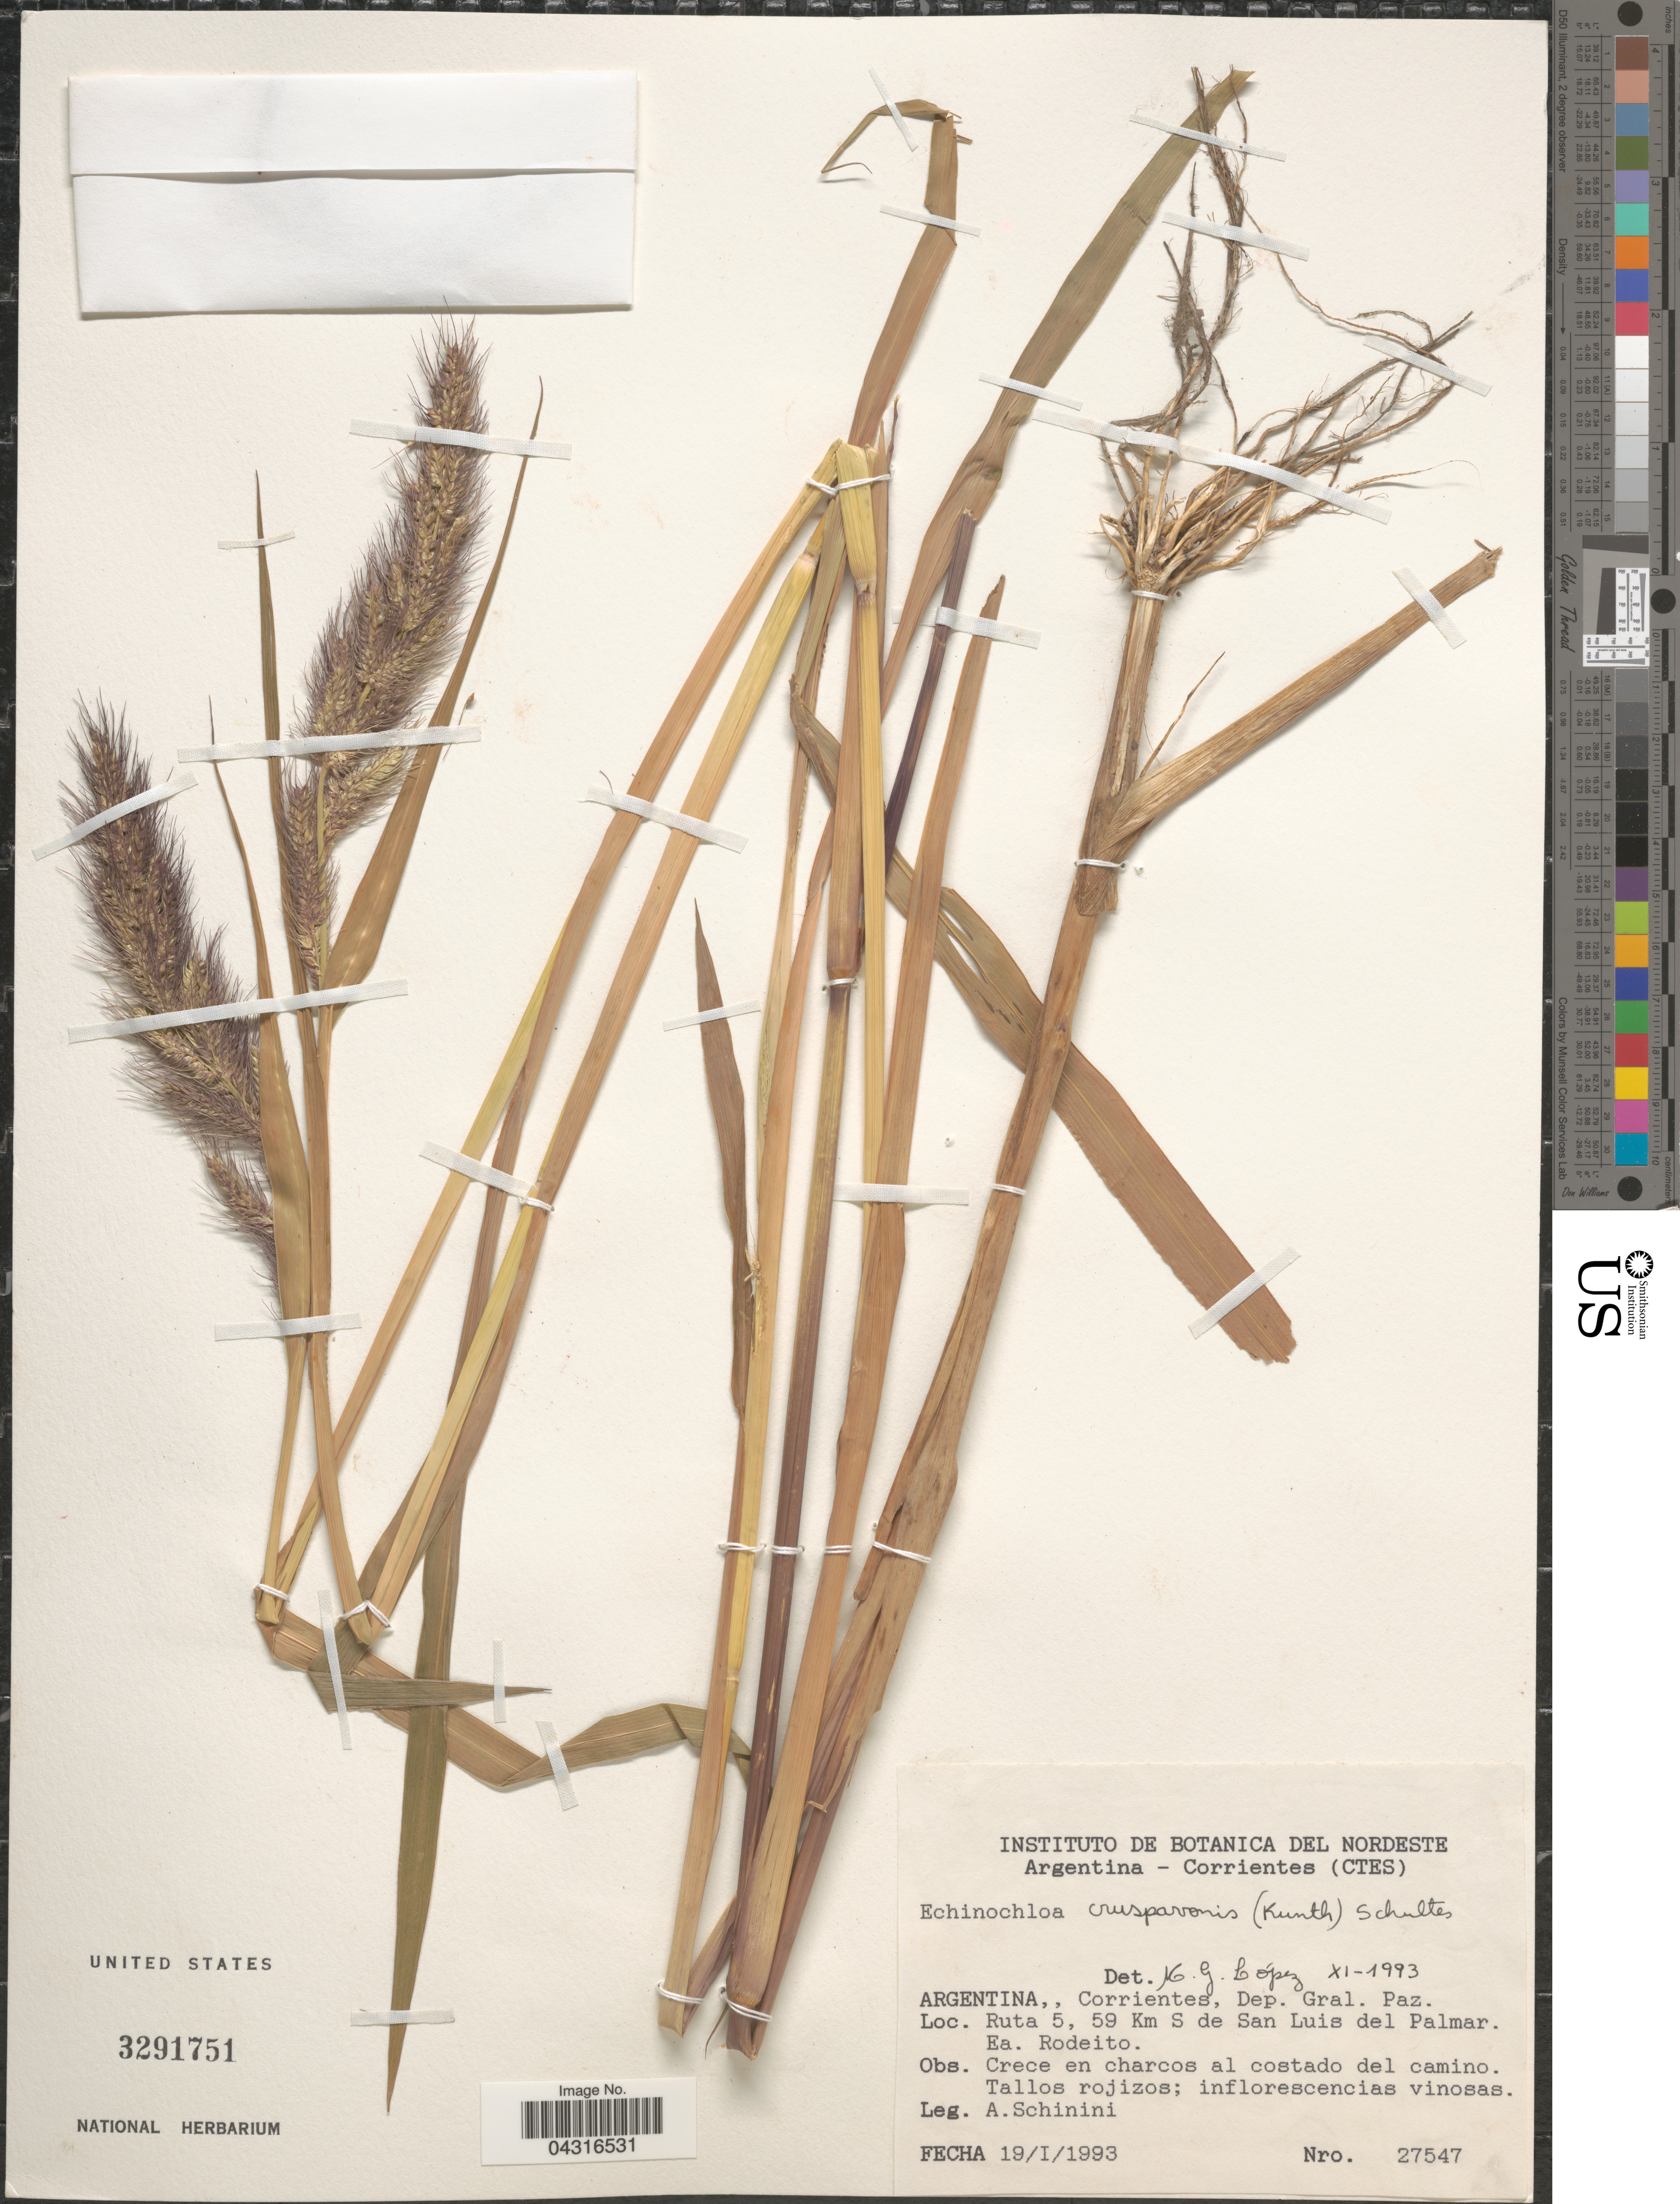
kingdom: Plantae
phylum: Tracheophyta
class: Liliopsida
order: Poales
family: Poaceae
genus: Echinochloa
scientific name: Echinochloa crus-pavonis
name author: (Kunth) Schult.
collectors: A. Schinini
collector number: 27547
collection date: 1993-01-19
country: Argentina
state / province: Corrientes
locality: Dep. Gral. Paz. Ruta 5, 59 Km S de San Luis del Palmas Ea. Rodeito.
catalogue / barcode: US 3291751